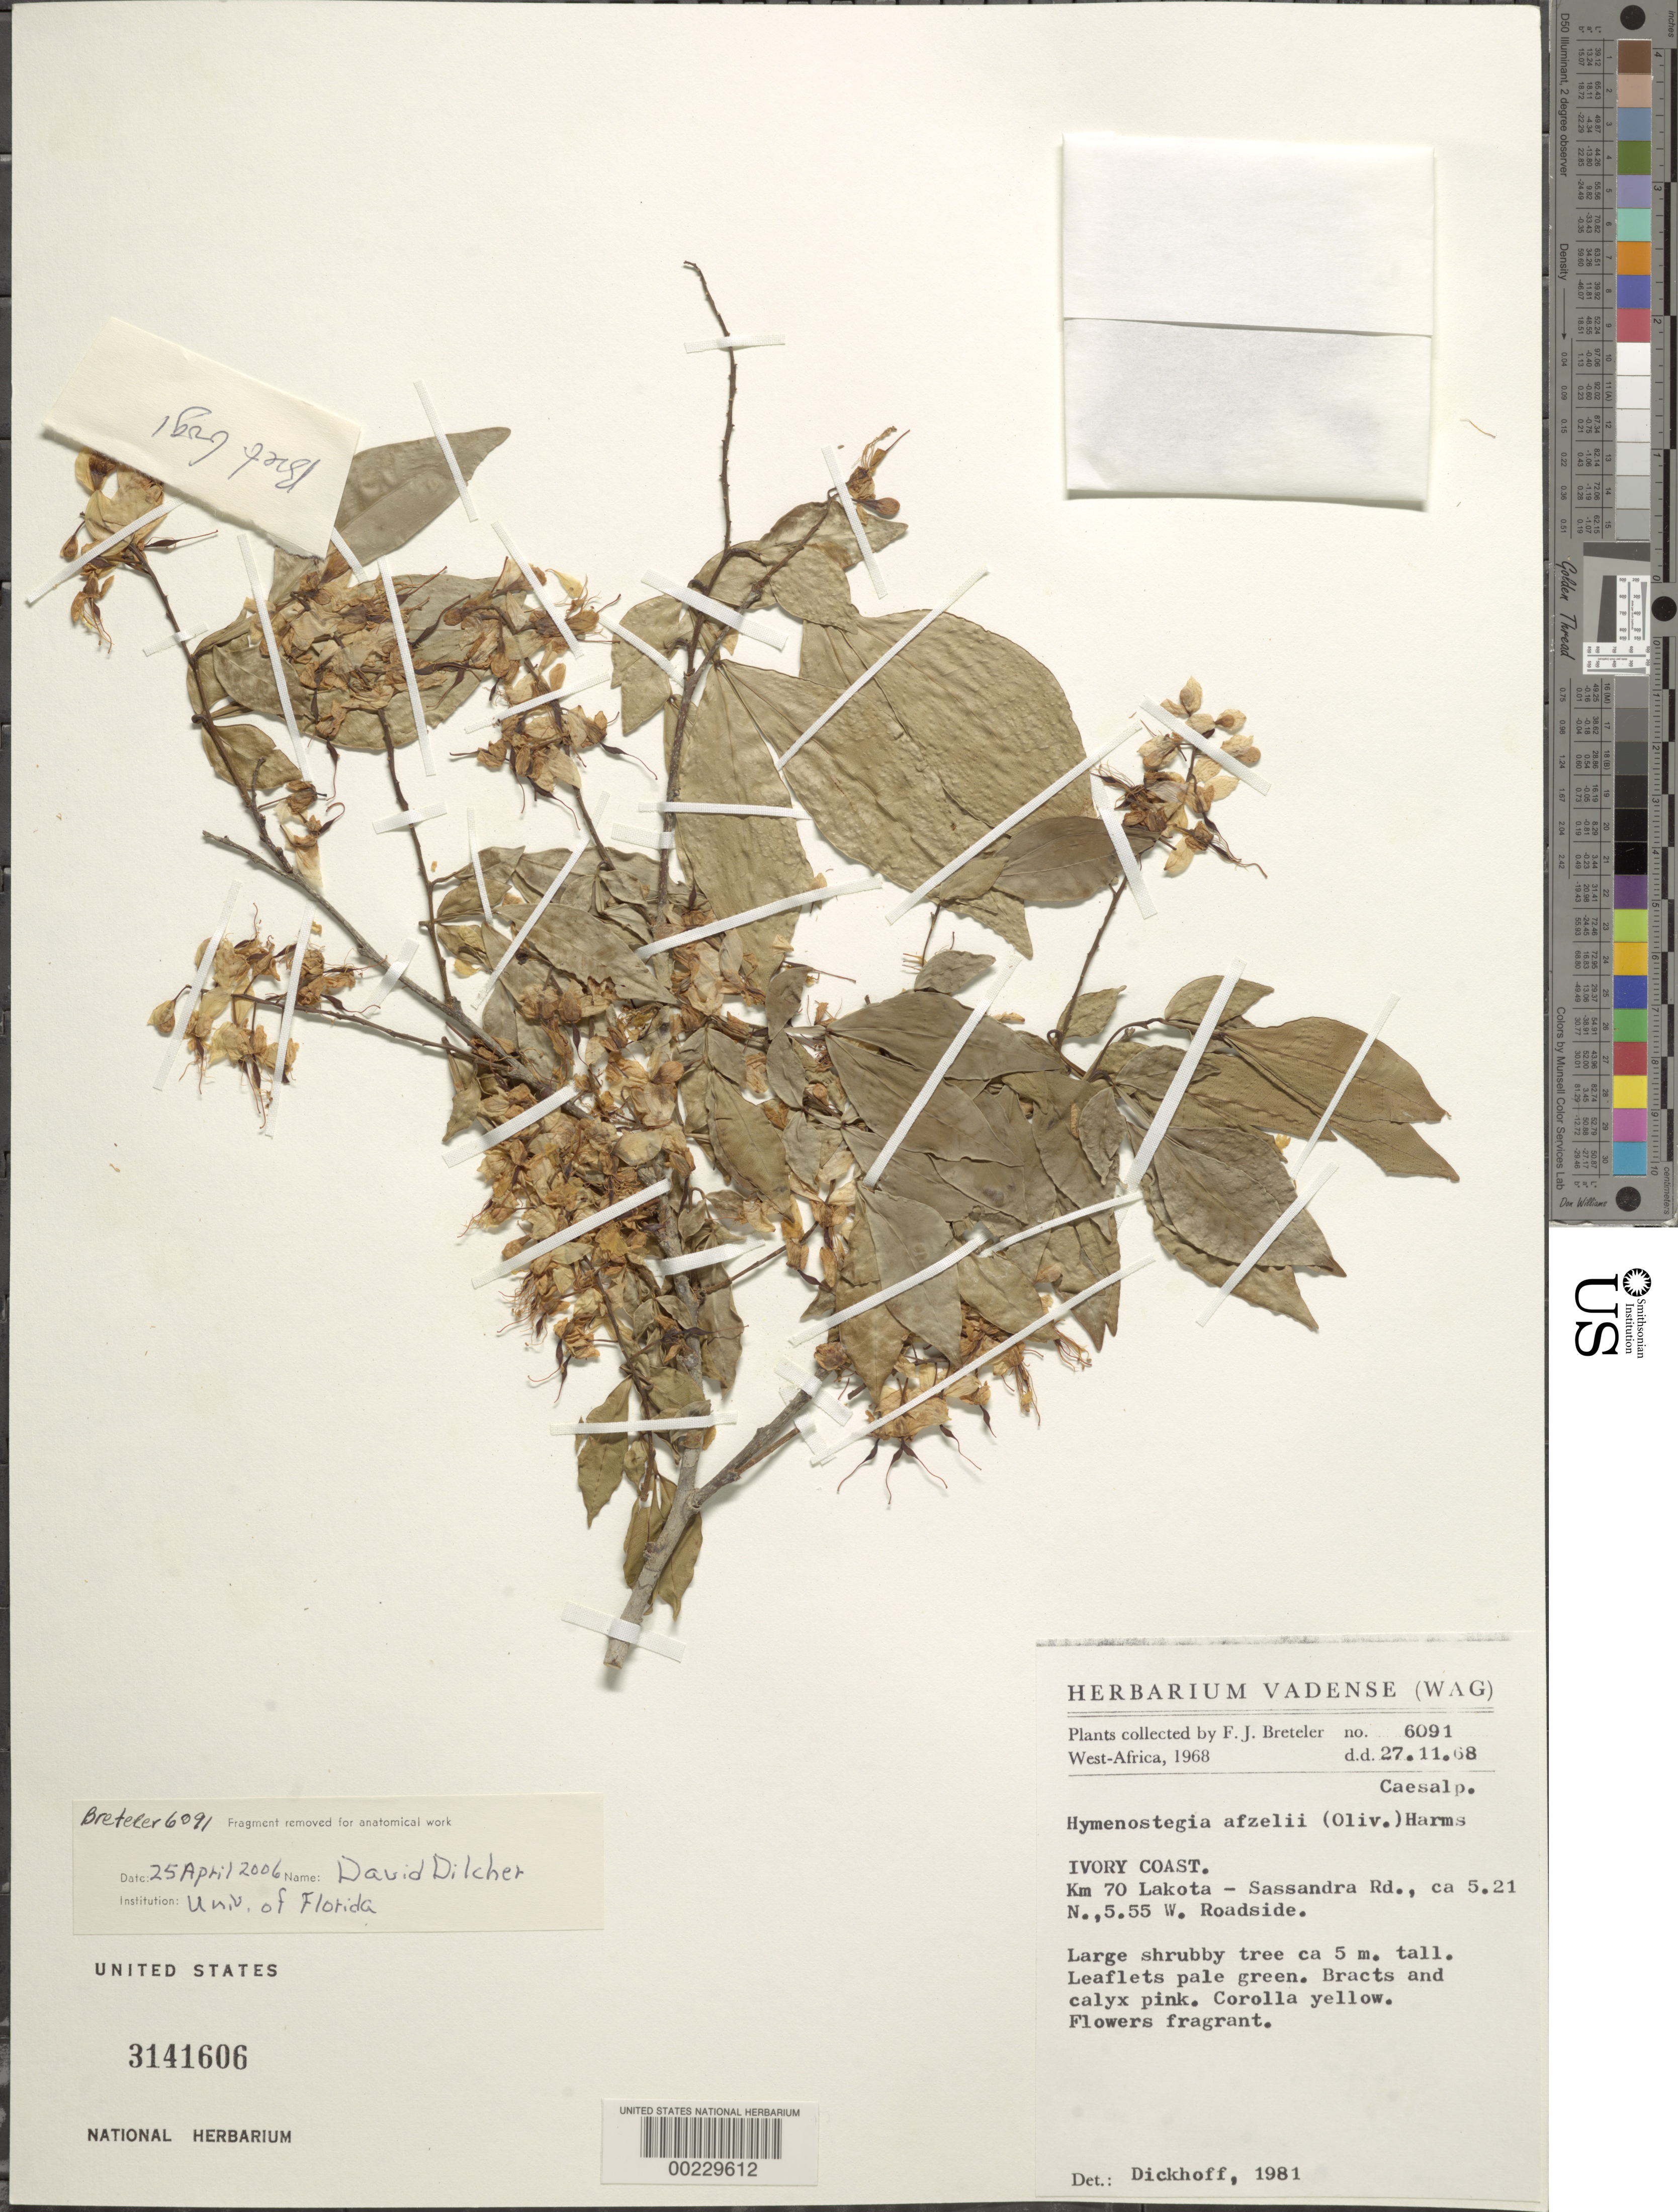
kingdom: Plantae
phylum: Tracheophyta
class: Magnoliopsida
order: Fabales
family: Fabaceae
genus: Annea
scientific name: Annea afzelii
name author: (Oliv.) Mackinder & Wieringa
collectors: F. J. Breteler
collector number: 6091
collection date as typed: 27 Nov 1968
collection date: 1968-11-27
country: Ivory Coast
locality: Km 70 lakota - Sassandra road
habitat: Roadside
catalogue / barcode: US 3141606